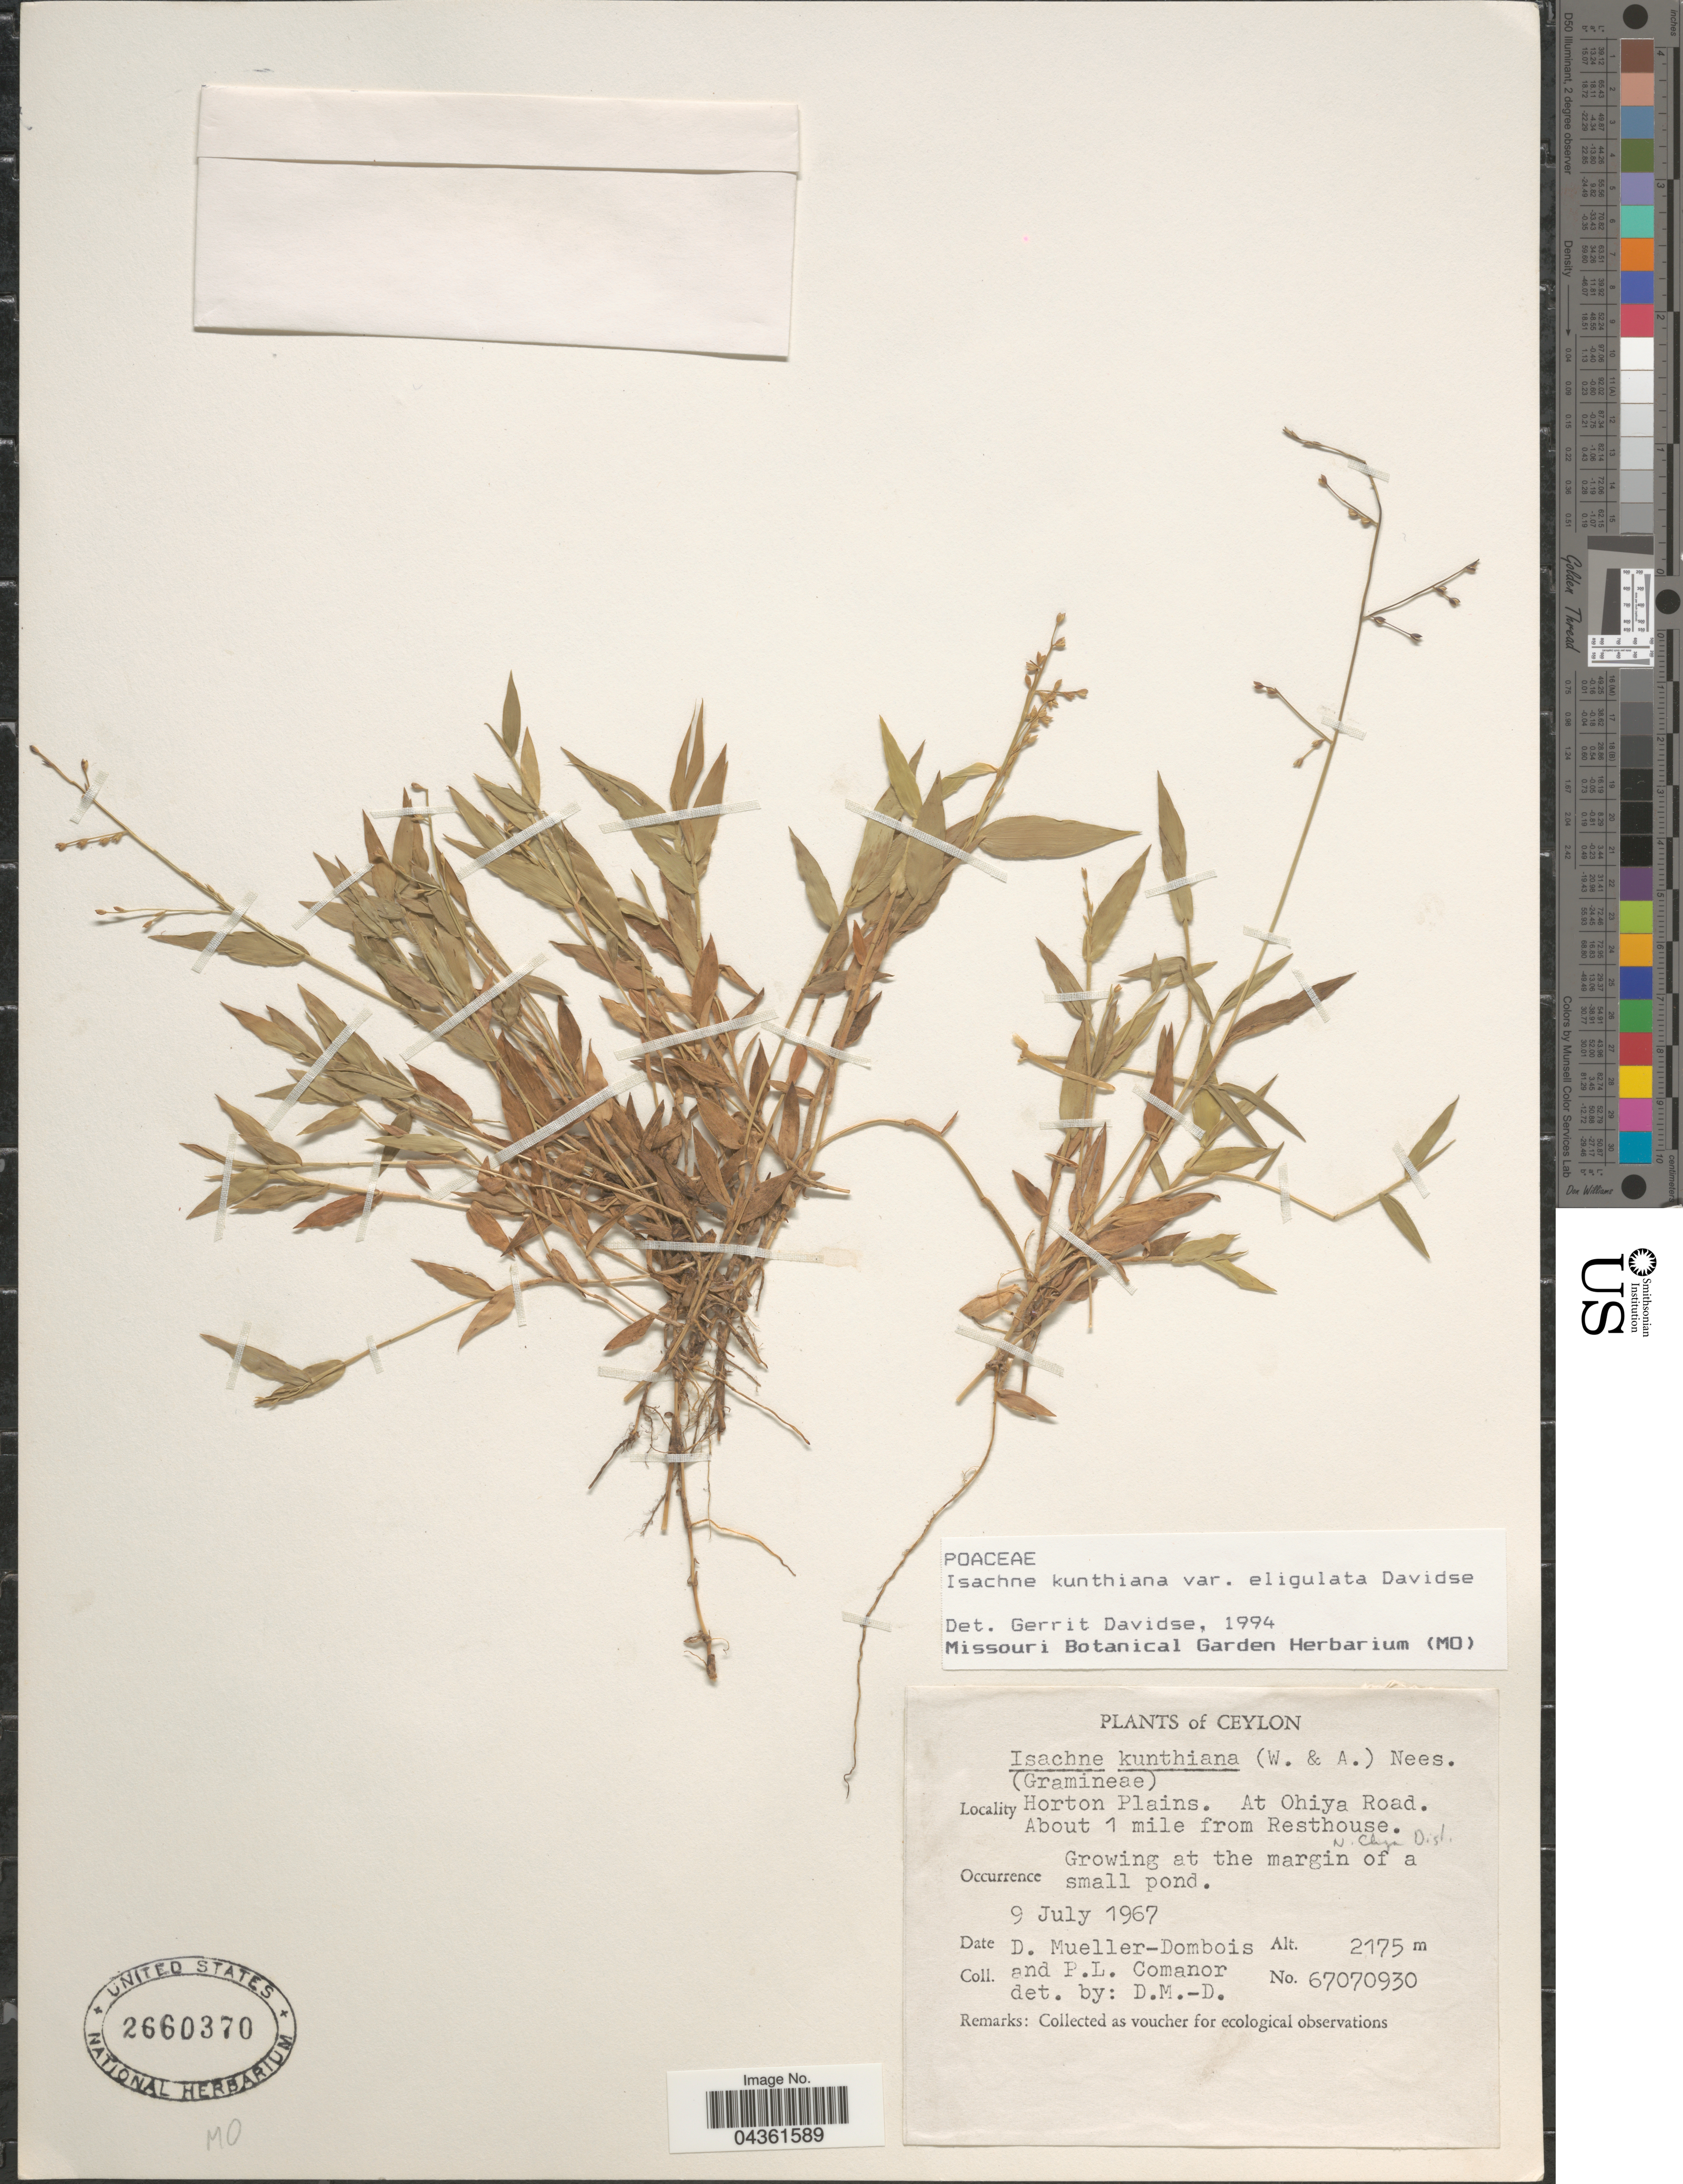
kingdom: Plantae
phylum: Tracheophyta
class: Liliopsida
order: Poales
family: Poaceae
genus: Isachne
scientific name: Isachne kunthiana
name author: (Wight & Arn. ex Steud.) Miq.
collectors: D. Mueller-Dombois & P. Comanor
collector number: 67070930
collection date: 1967-07-09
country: Sri Lanka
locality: Ceylon. Horton Plains. At Ohiya Road. About 1 mile from Resthouse. N. Eliya Dist.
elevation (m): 2175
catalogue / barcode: US 2660370